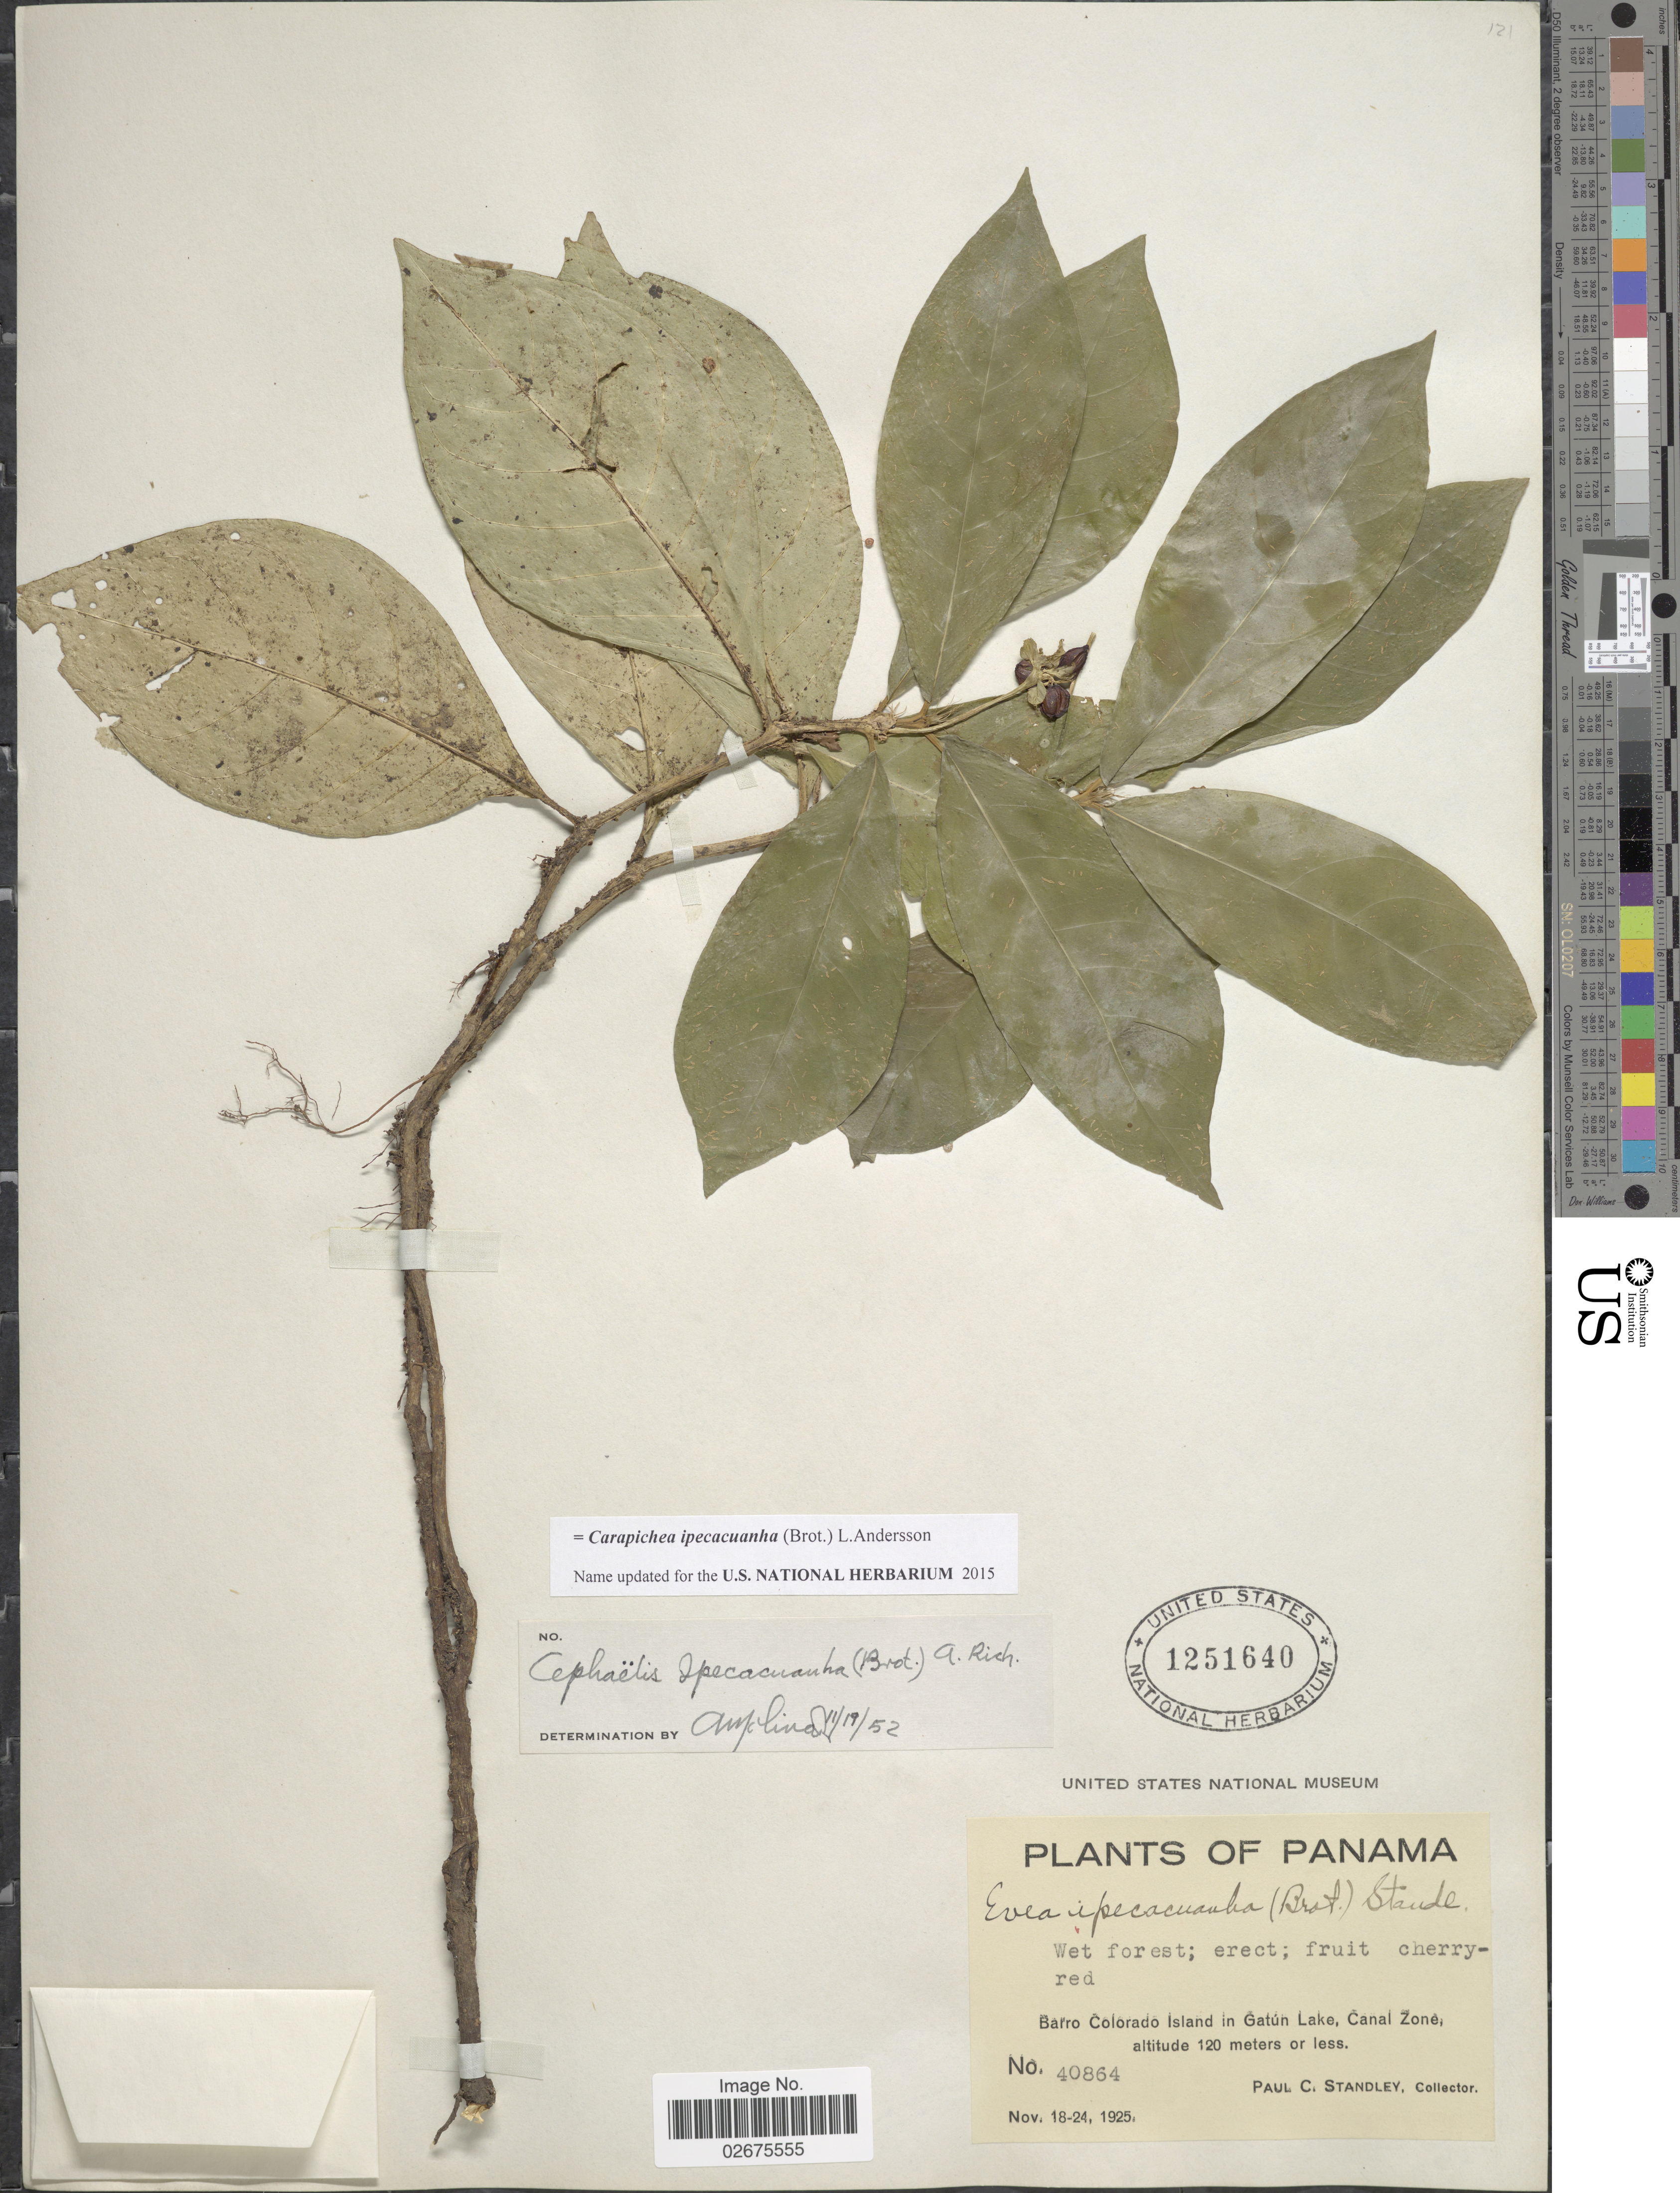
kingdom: Plantae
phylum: Tracheophyta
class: Magnoliopsida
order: Gentianales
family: Rubiaceae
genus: Carapichea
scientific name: Carapichea ipecacuanha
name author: (Brot.) L. Andersson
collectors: P. C. Standley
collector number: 40864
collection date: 1925-11-18/1925-11-24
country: Panama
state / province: Panamá Oeste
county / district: Canal Zone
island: Barro Colorado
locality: Barro Colorado Island in Gatun Lake, Canal Zone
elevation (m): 120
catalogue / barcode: US 1251640